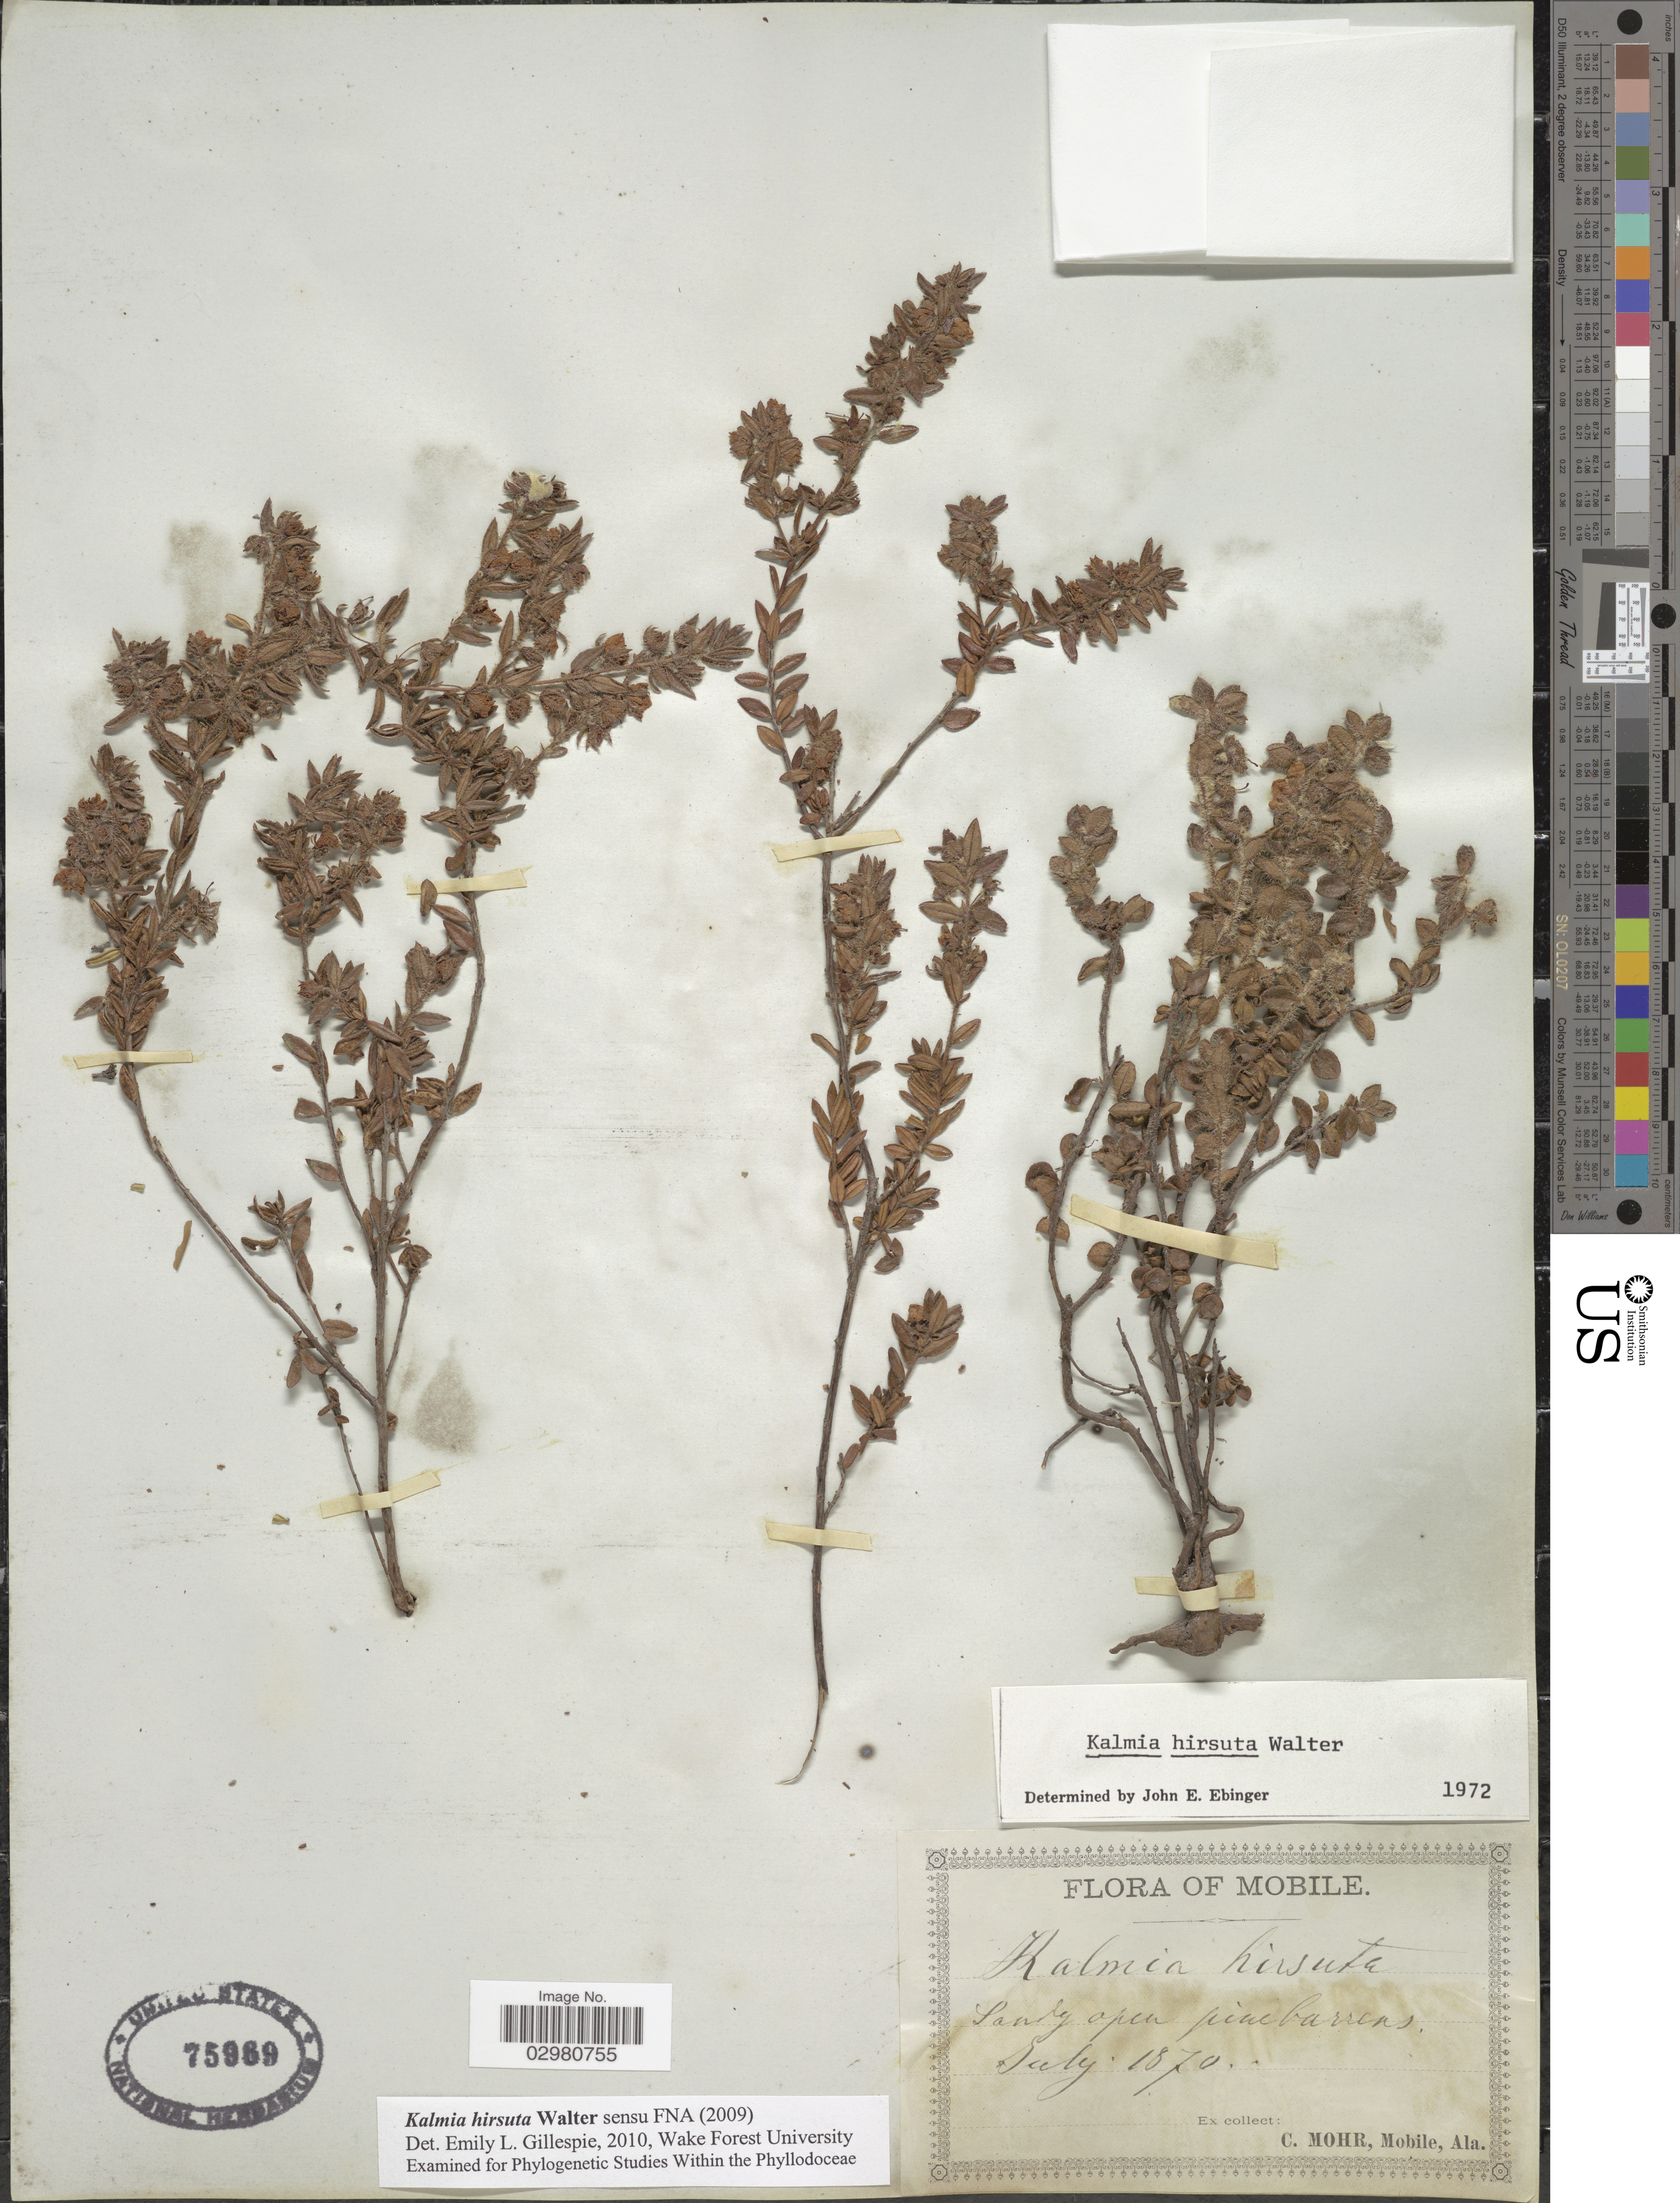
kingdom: Plantae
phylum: Tracheophyta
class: Magnoliopsida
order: Ericales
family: Ericaceae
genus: Kalmia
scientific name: Kalmia hirsuta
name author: Walter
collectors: C. T. Mohr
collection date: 1870-07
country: United States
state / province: Alabama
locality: Mobile.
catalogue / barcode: US 75969